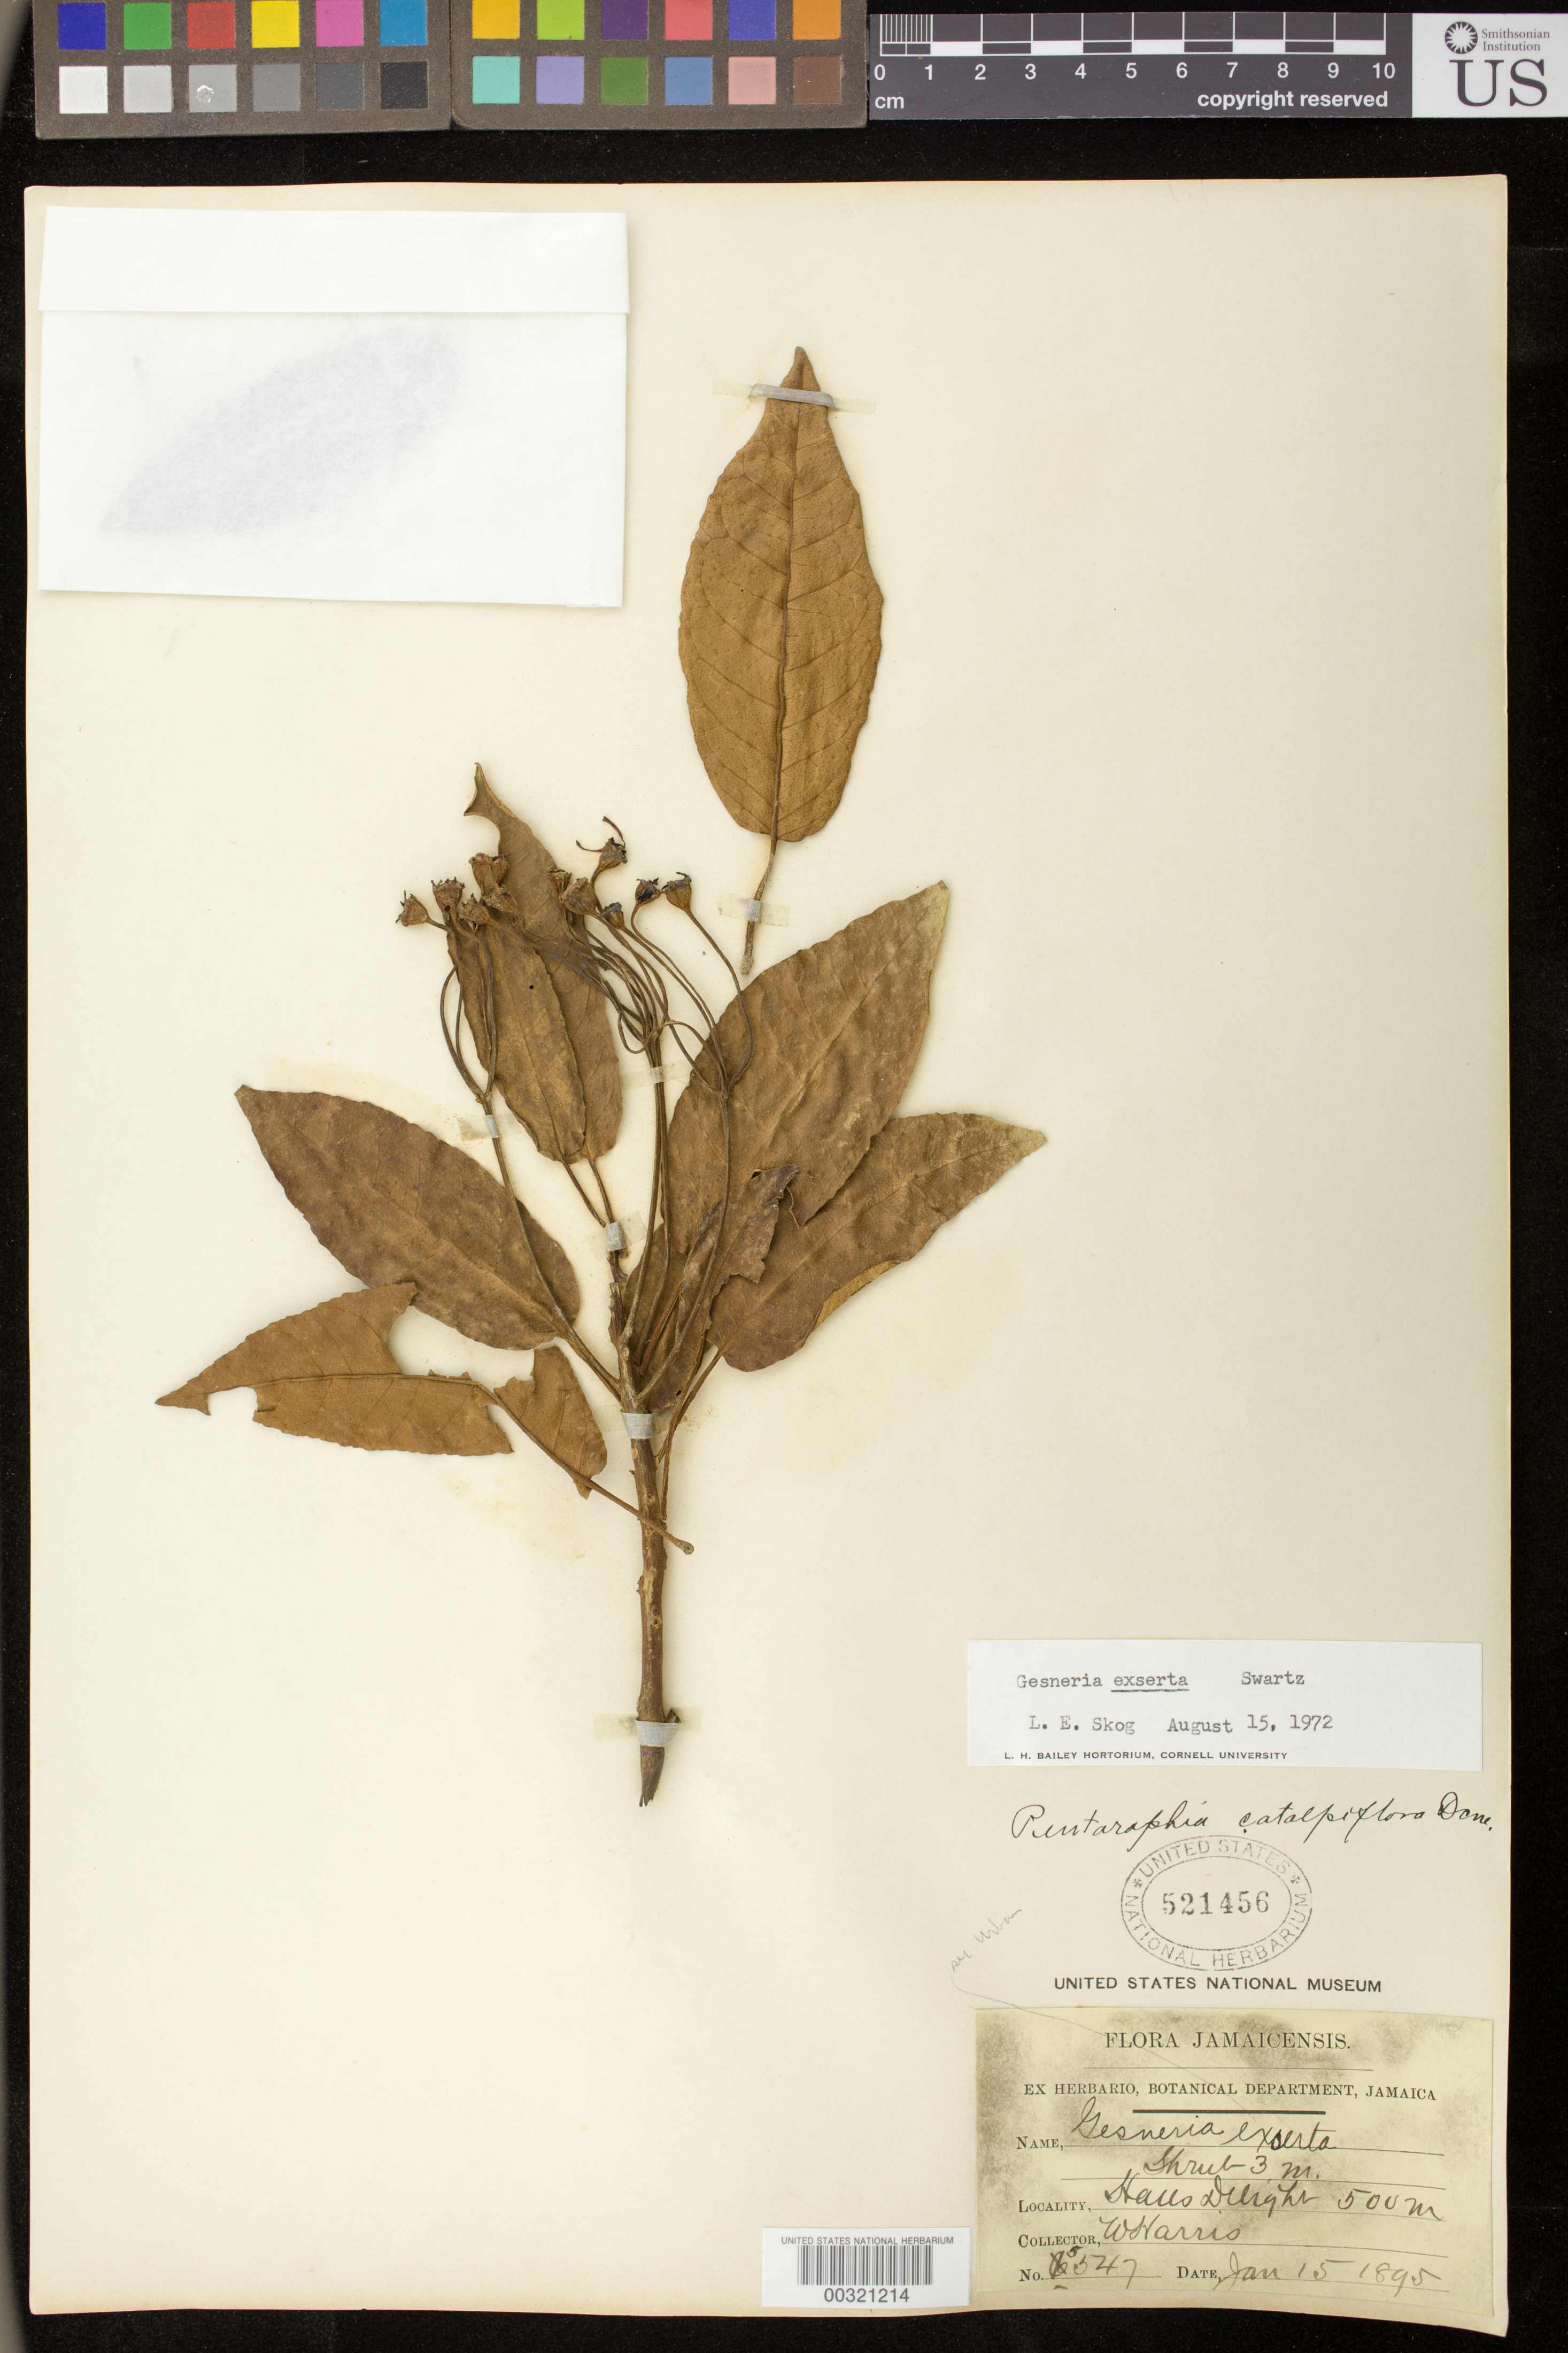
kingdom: Plantae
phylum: Tracheophyta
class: Magnoliopsida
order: Lamiales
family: Gesneriaceae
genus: Gesneria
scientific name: Gesneria exserta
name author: Sw.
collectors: W. Harris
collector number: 5547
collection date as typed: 15 Jan 1895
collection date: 1895-01-15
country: Jamaica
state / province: Saint Andrew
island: Jamaica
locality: Halls Delight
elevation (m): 500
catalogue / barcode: US 521456